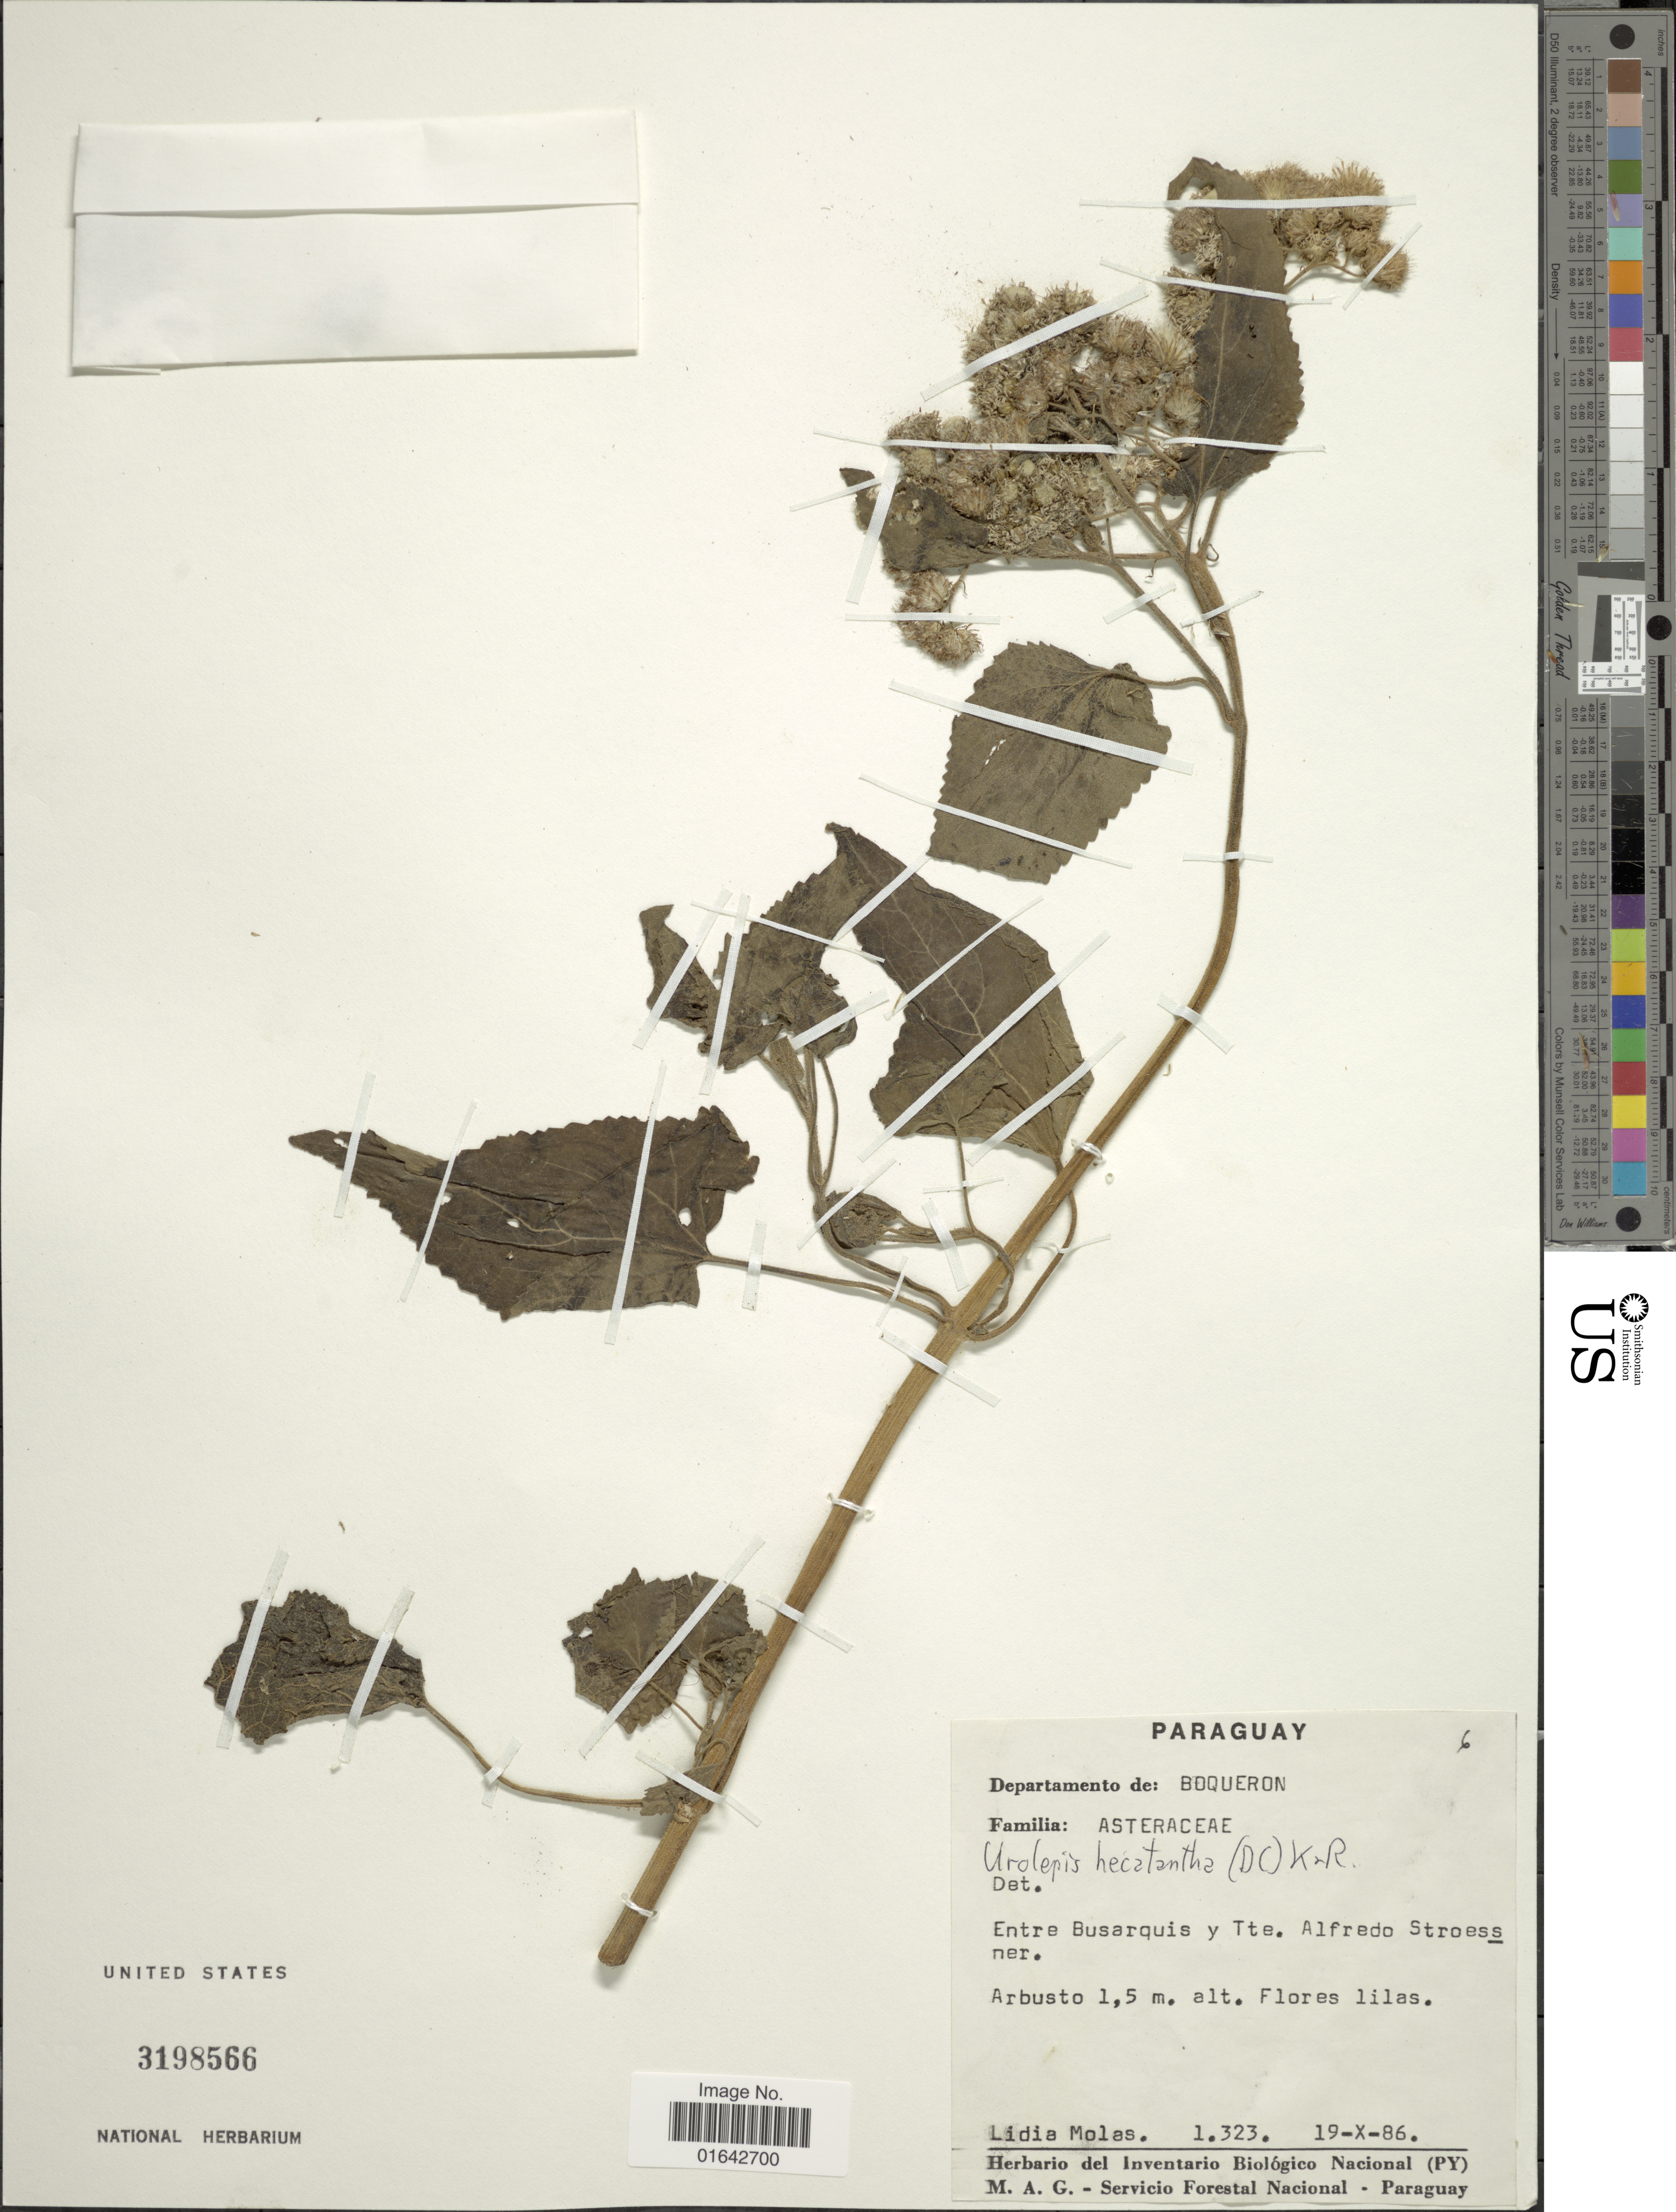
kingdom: Plantae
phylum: Tracheophyta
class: Magnoliopsida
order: Asterales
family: Asteraceae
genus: Urolepis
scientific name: Urolepis hecatantha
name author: (DC.) R.M. King & H. Rob.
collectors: L. Molas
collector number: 1323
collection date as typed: Transcribed d/m/y: 19/10/86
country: Paraguay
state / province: Boqueron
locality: Departamento de : Boqueron, entre Busarquis y Tte, alfredo Stroessner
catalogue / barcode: US 3198566